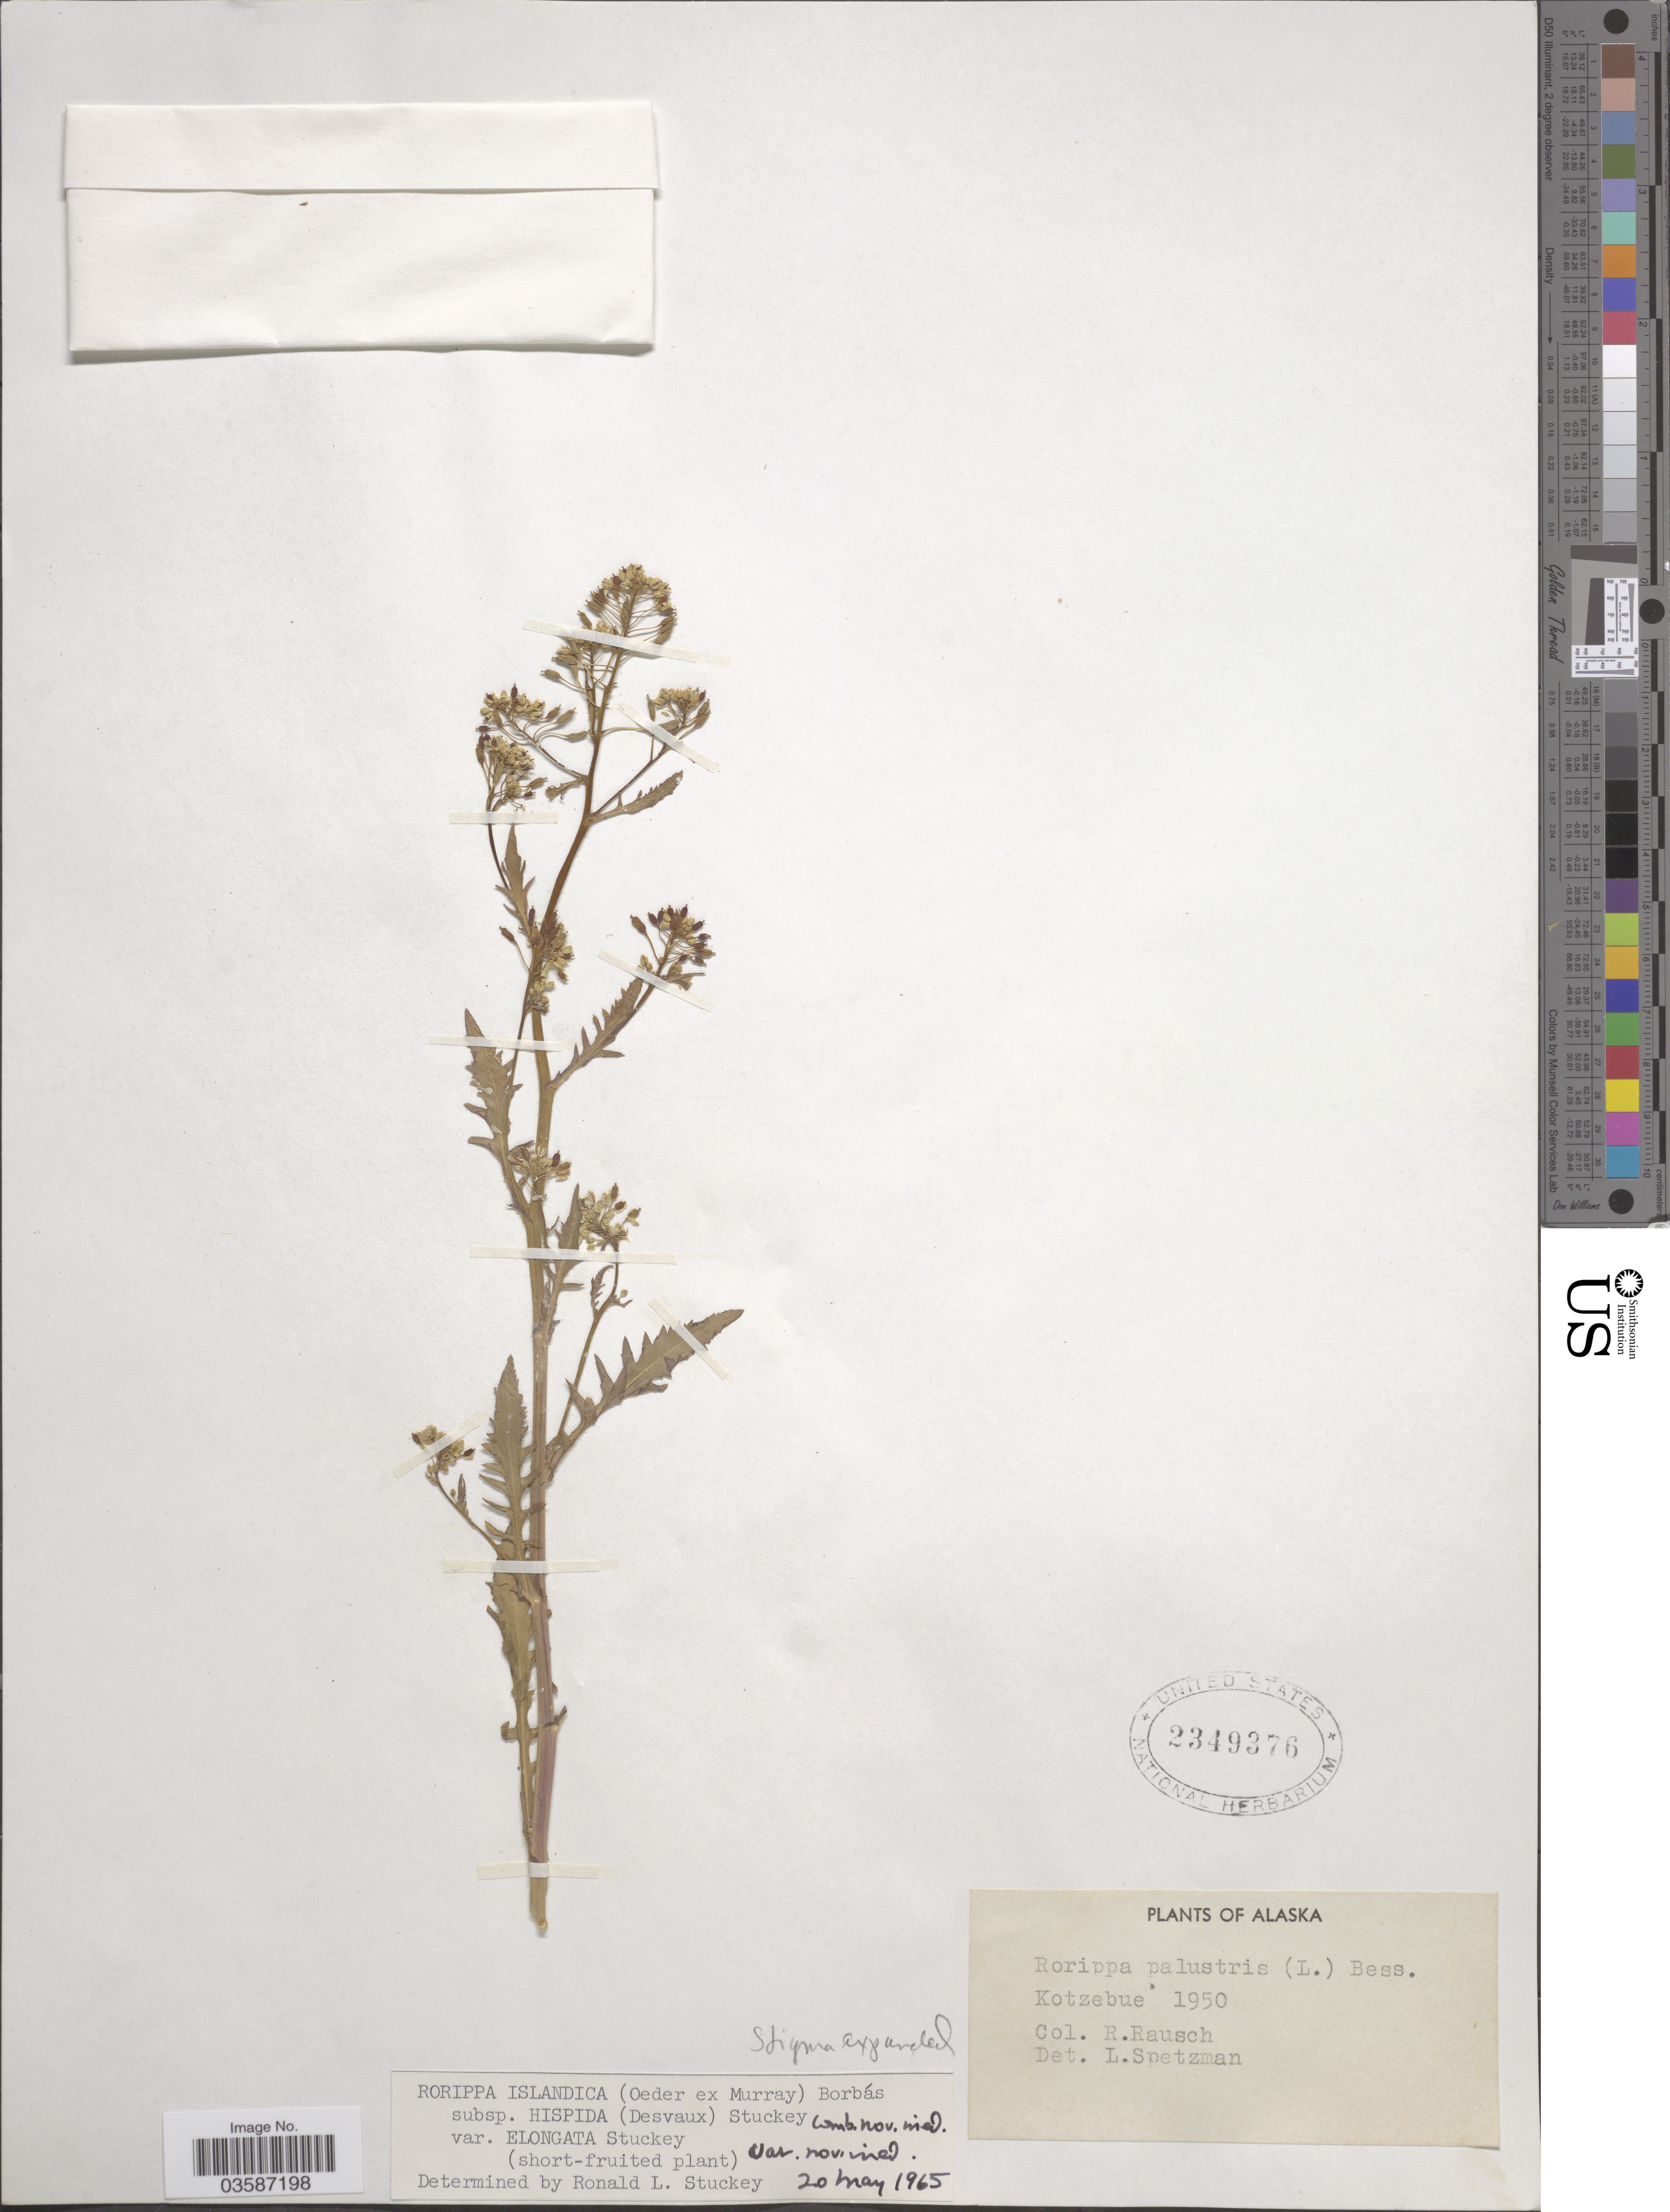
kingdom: Plantae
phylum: Tracheophyta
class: Magnoliopsida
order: Brassicales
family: Brassicaceae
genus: Rorippa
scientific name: Rorippa islandica var. elongata Stuckey var. nov. ined.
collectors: R. Rausch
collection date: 1950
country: United States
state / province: Alaska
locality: Kotzebue.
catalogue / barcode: US 2349376